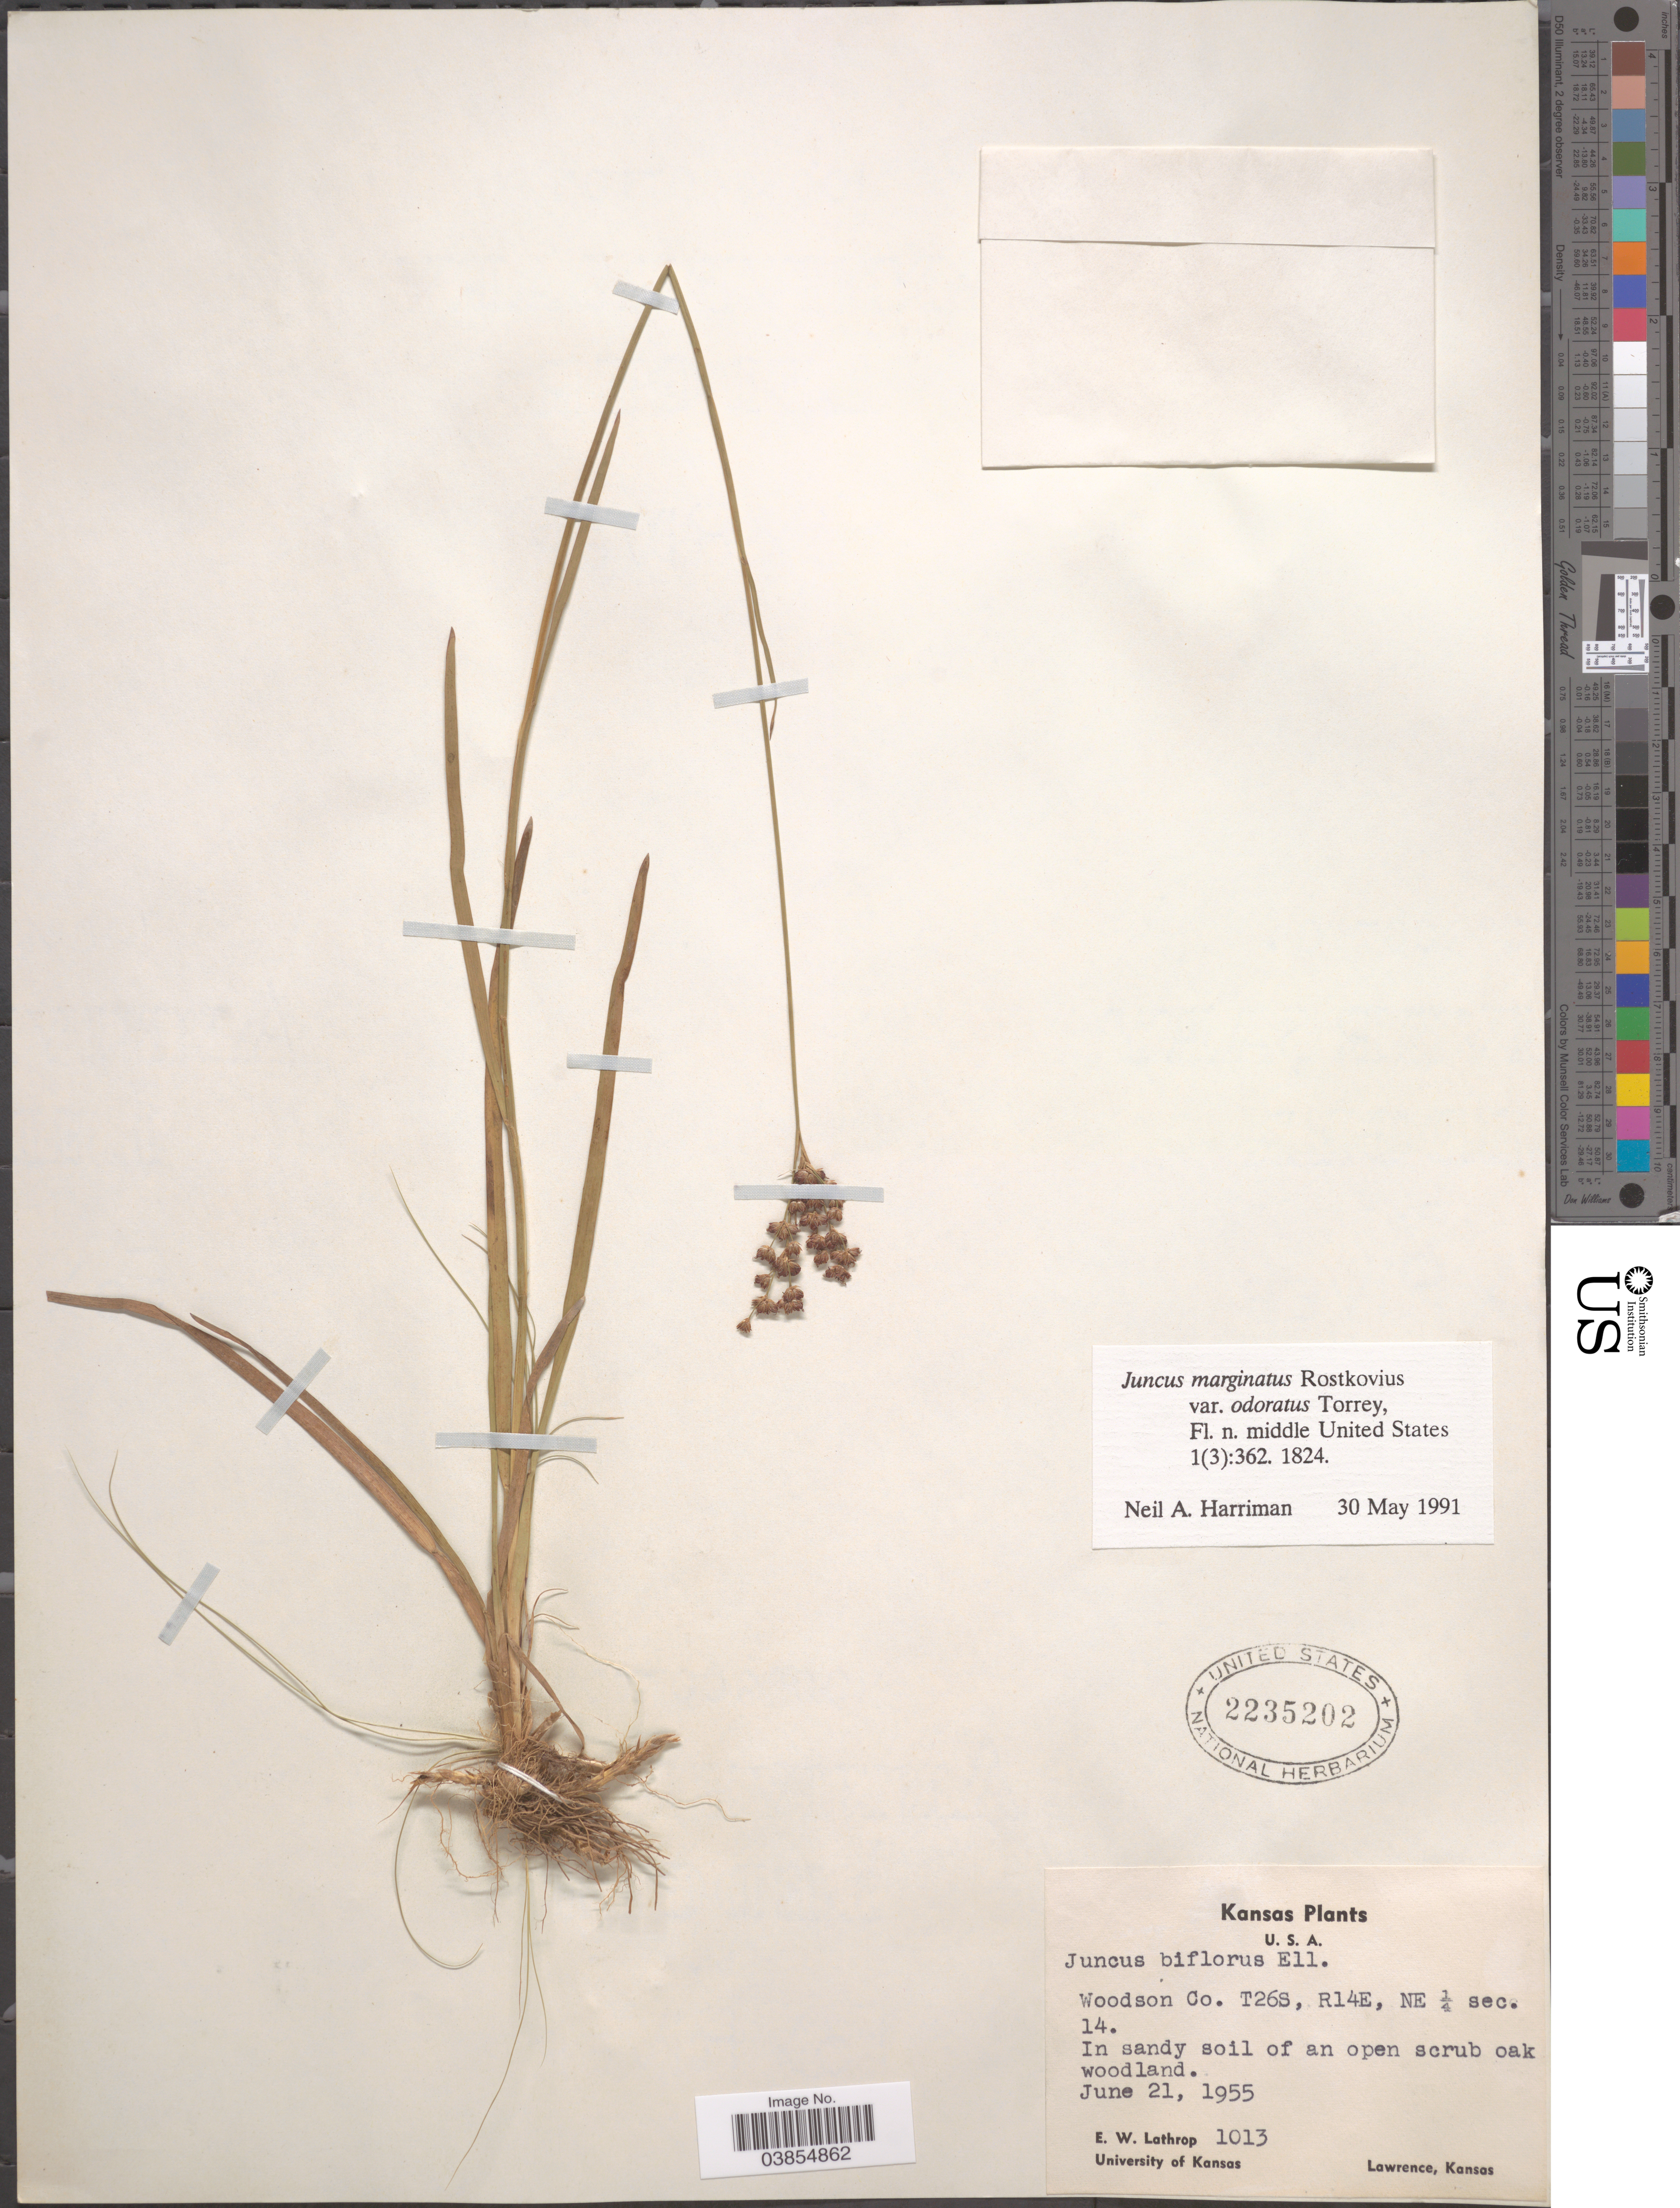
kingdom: Plantae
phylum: Tracheophyta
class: Liliopsida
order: Poales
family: Juncaceae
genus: Juncus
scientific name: Juncus marginatus var. odoratus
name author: Torr.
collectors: E. W. Lathrop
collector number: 1013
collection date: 1955-06-21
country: United States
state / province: Kansas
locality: Woodson Co. T26S, R14E, NE ¼ sec. 14.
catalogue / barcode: US 2235202